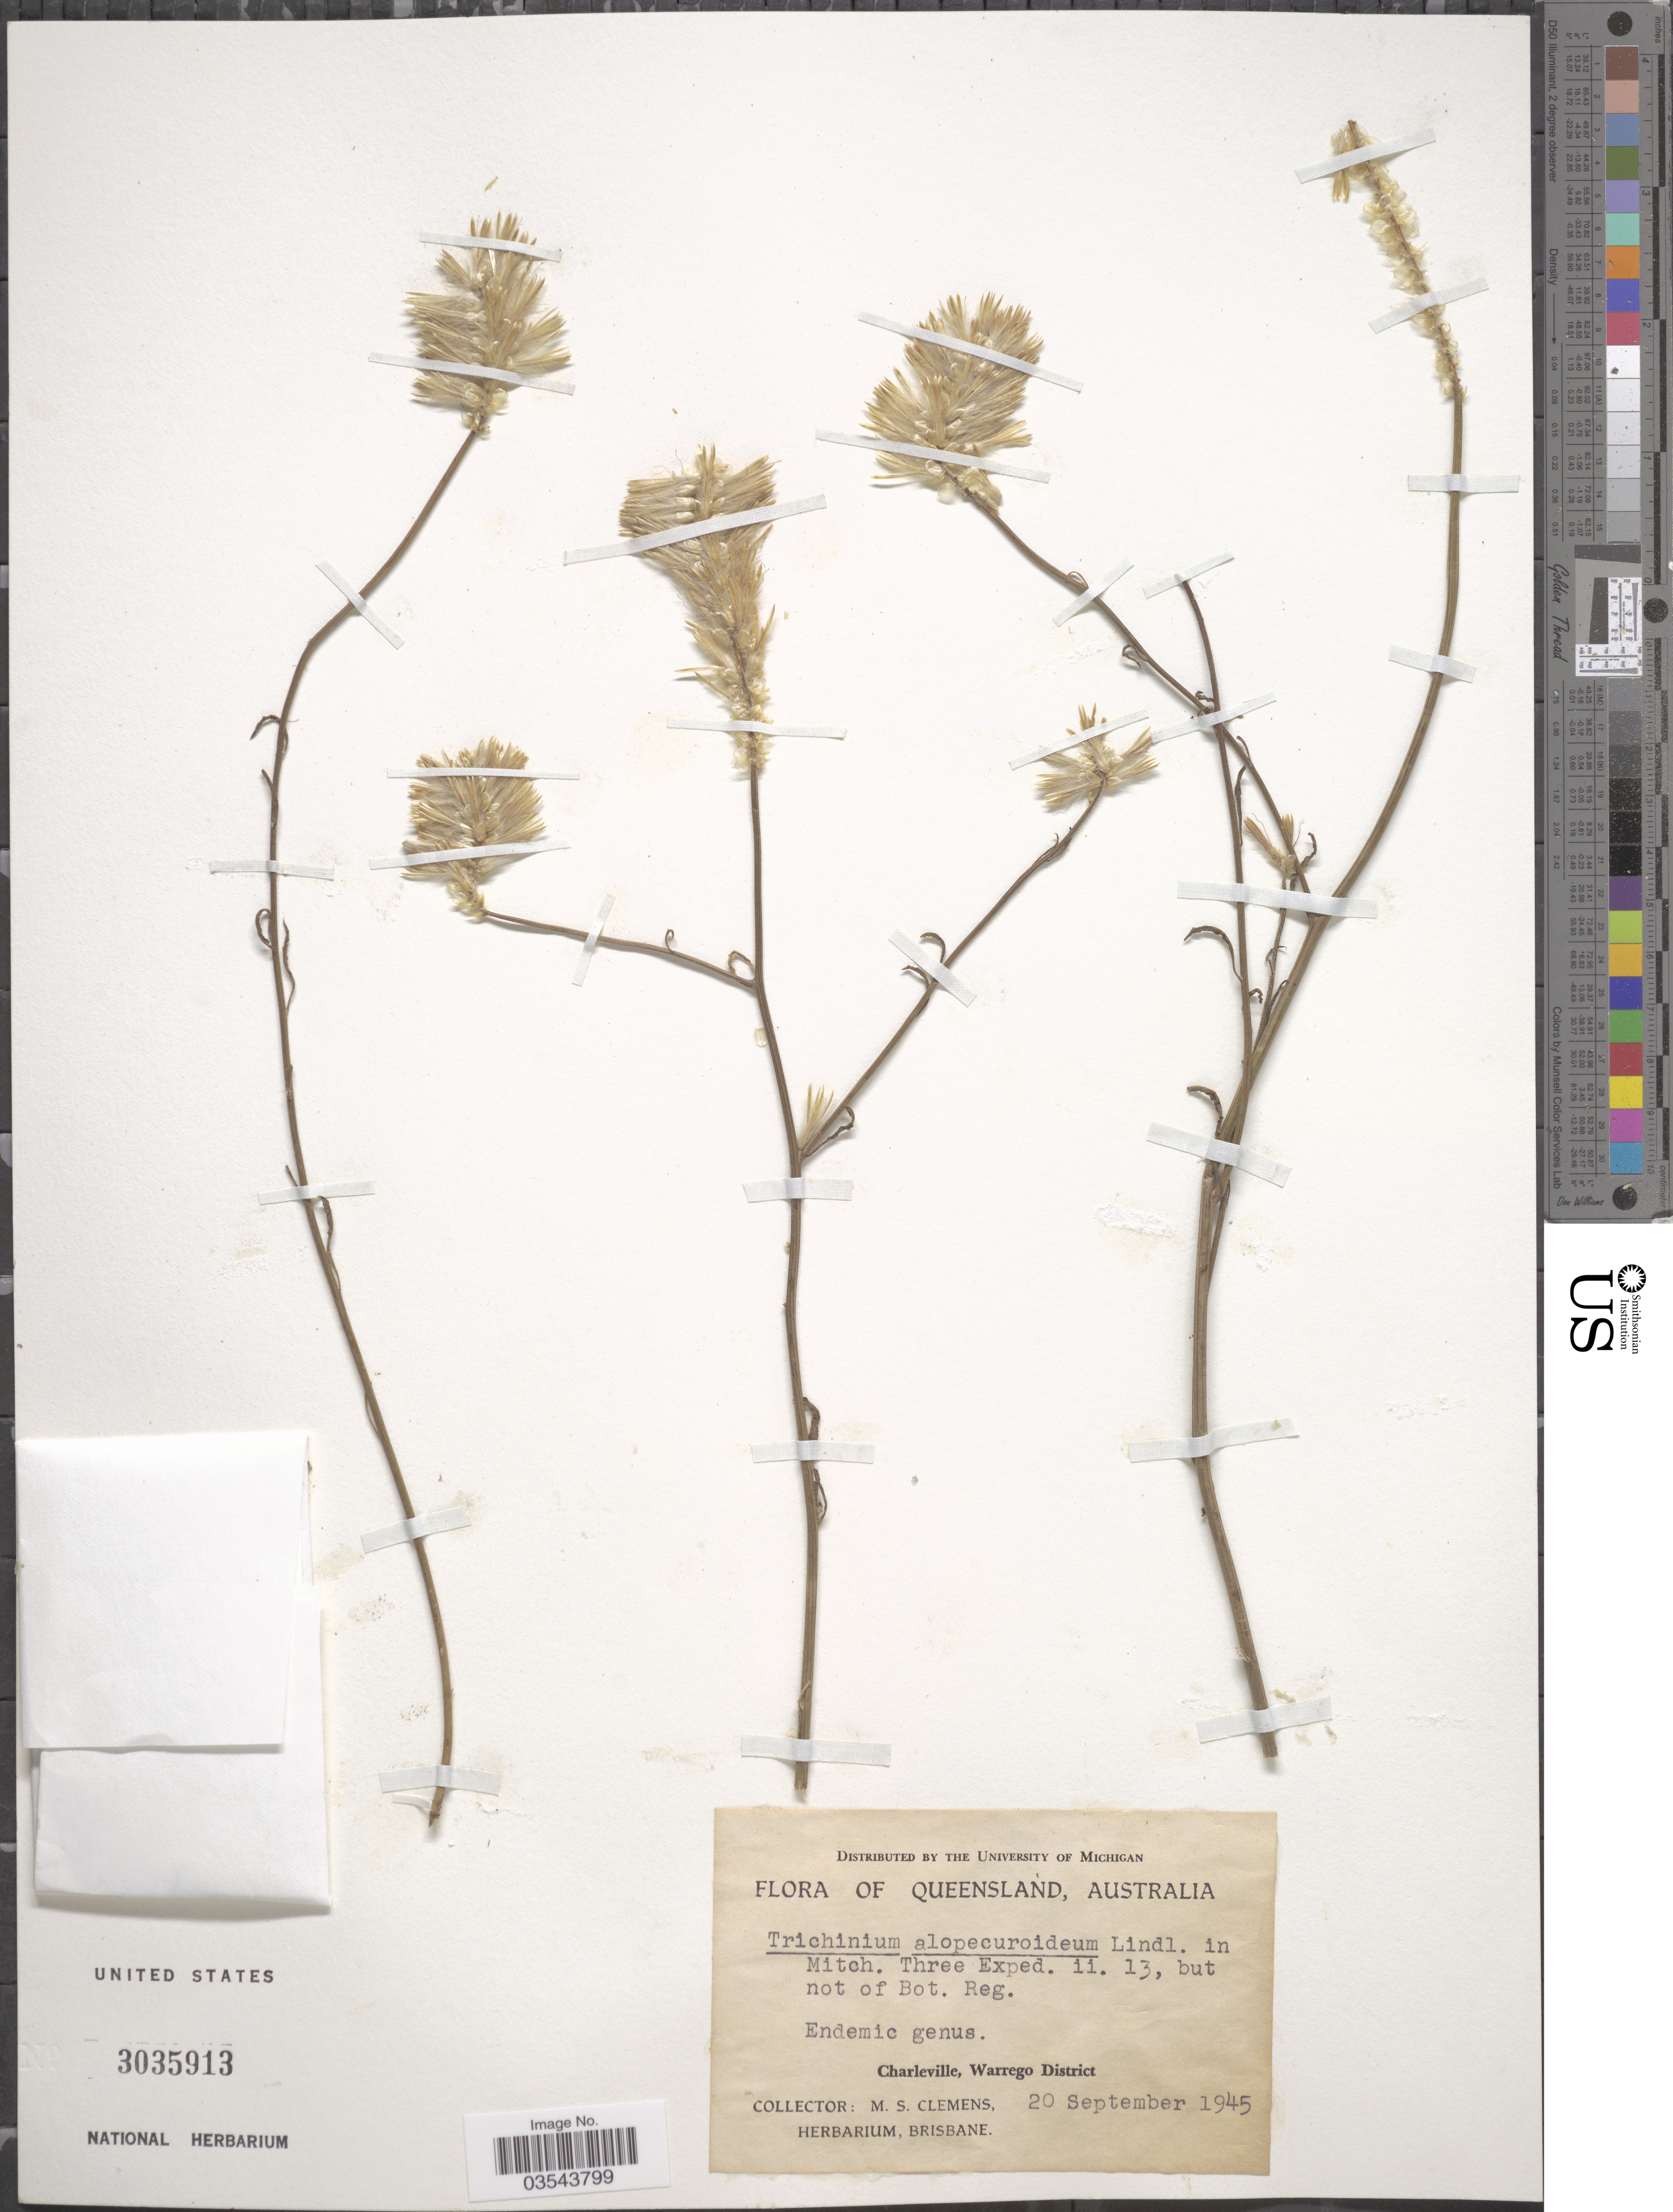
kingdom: Plantae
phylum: Tracheophyta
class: Magnoliopsida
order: Caryophyllales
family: Amaranthaceae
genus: Ptilotus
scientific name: Ptilotus polystachyus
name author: (Gaudich.) F. Muell.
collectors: M. S. Clemens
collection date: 1945-09-20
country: Australia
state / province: Queensland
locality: Charleville, Warrego District.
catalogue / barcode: US 3035913